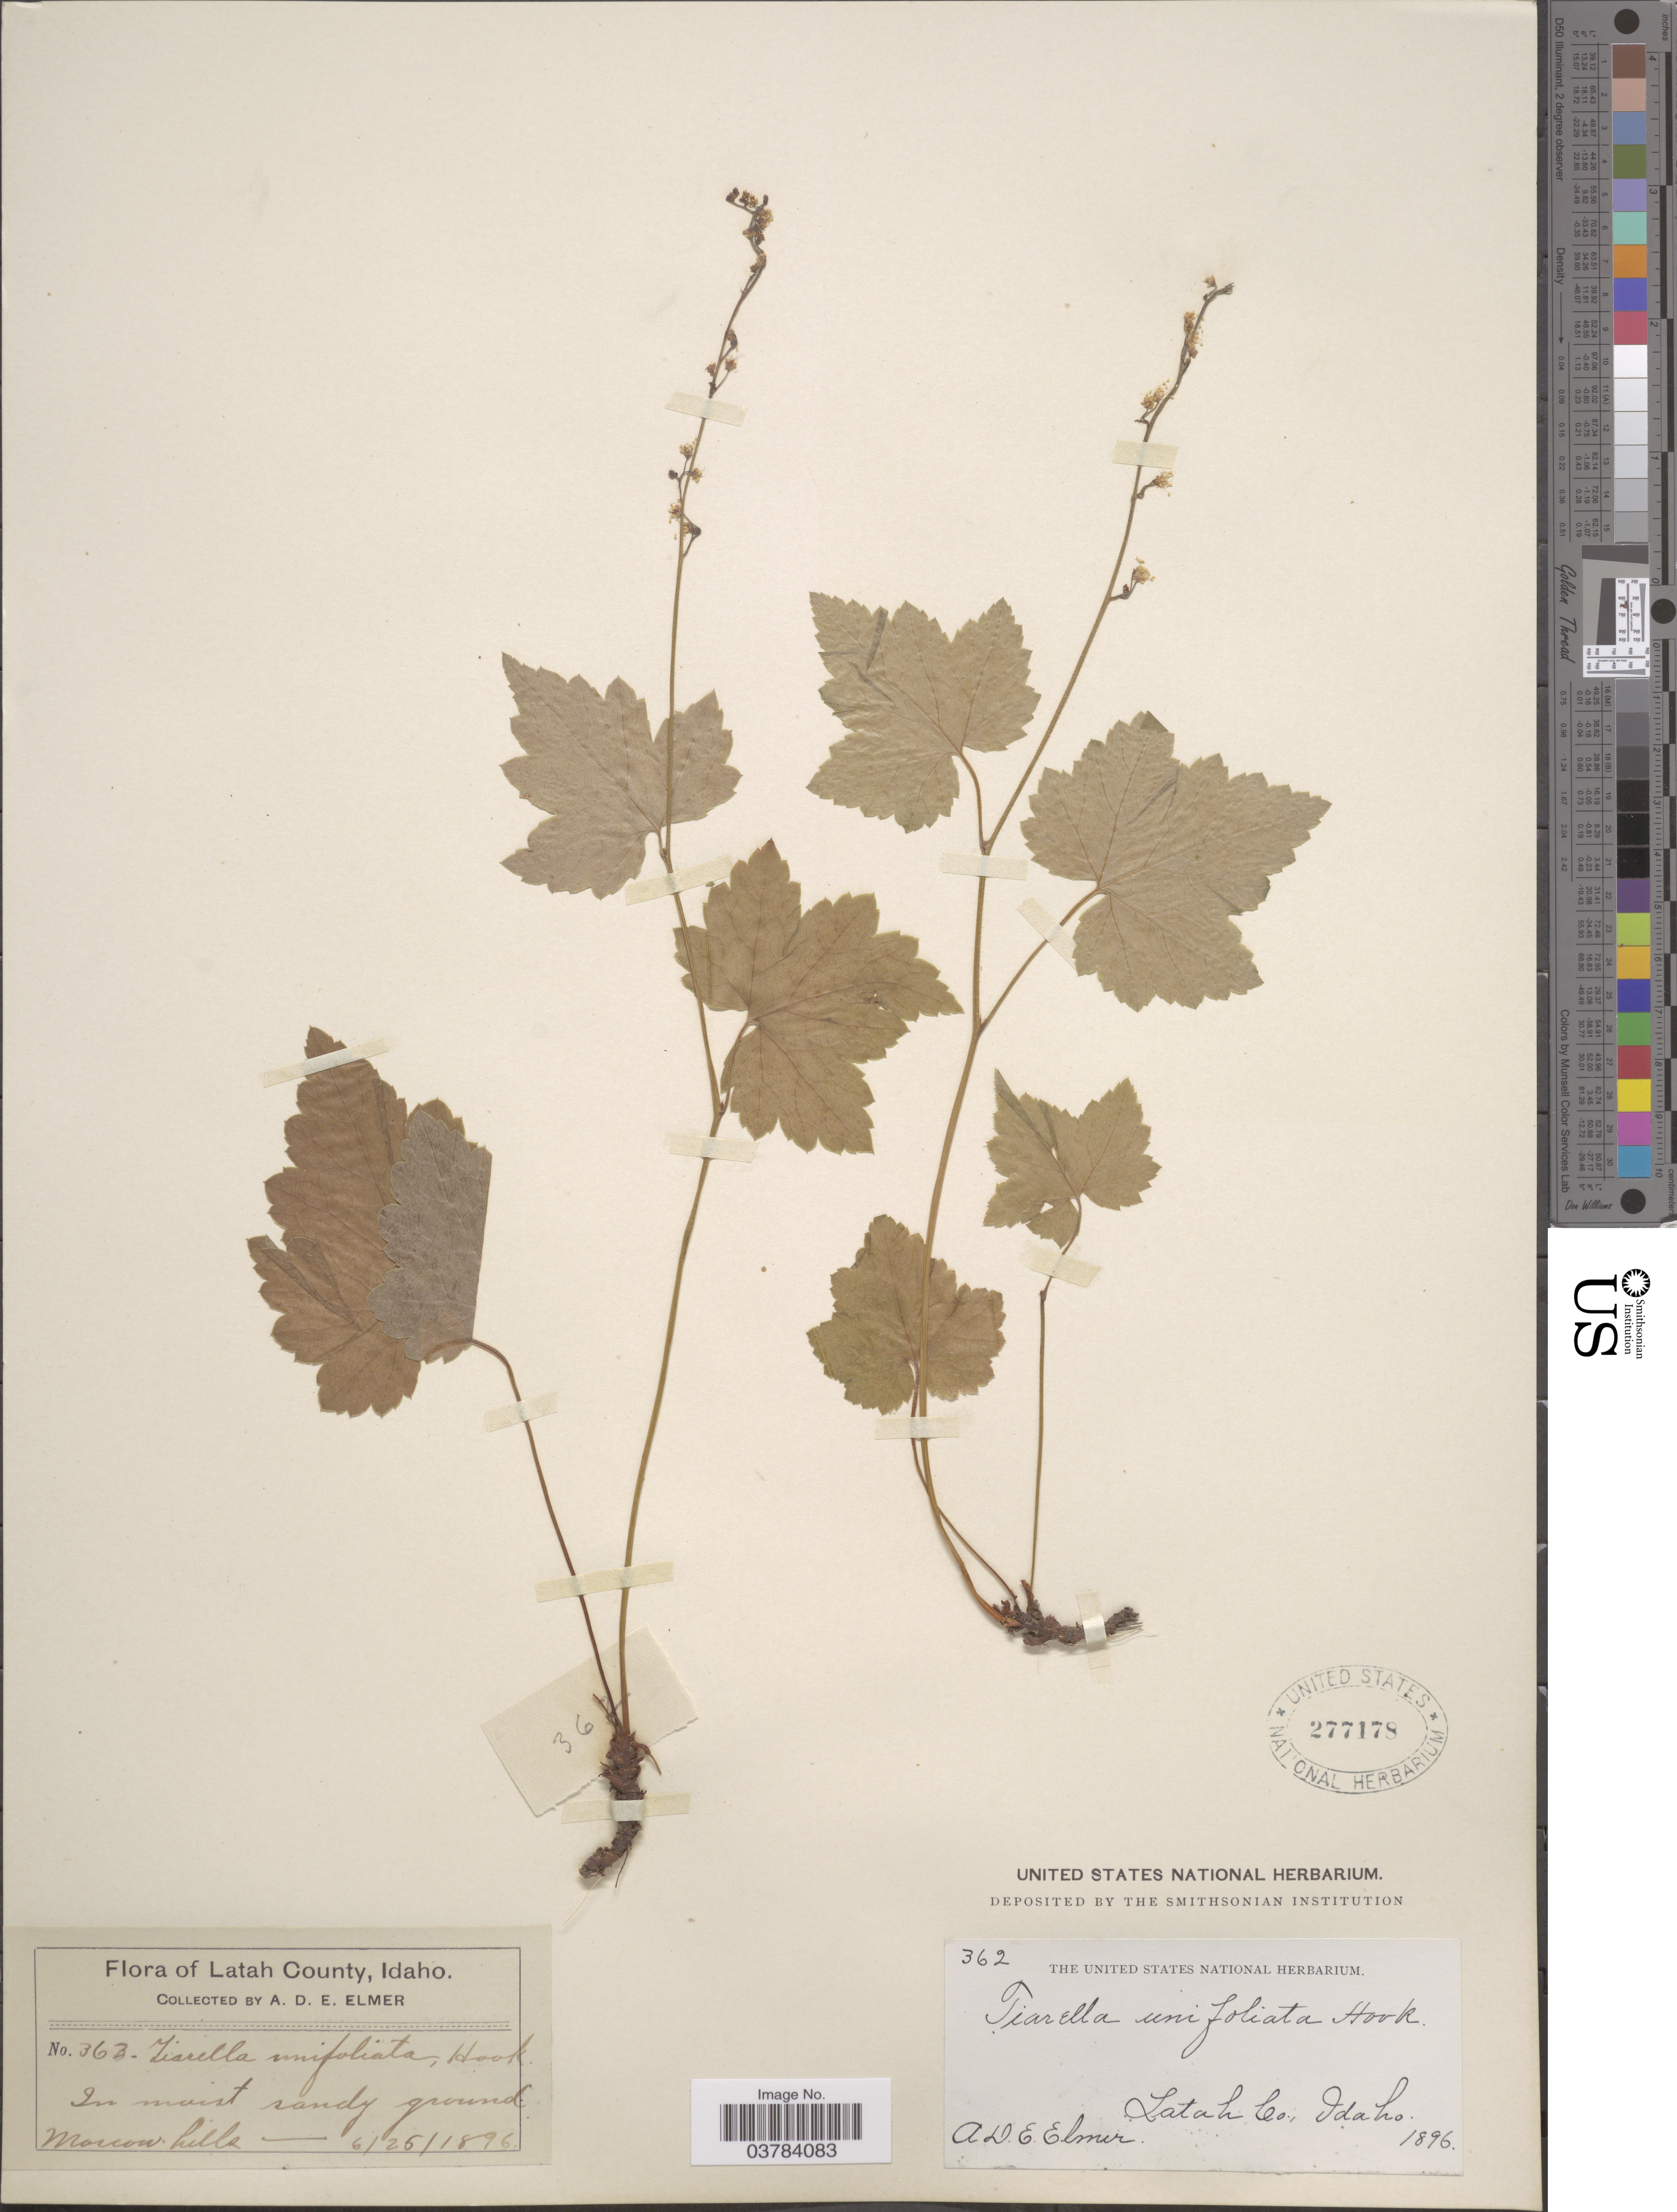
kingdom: Plantae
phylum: Tracheophyta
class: Magnoliopsida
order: Saxifragales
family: Saxifragaceae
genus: Tiarella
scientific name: Tiarella unifoliata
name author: Hook.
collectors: A. D. E. Elmer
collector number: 363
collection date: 1896-06-25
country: United States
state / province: Idaho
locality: Latah County.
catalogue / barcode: US 277178